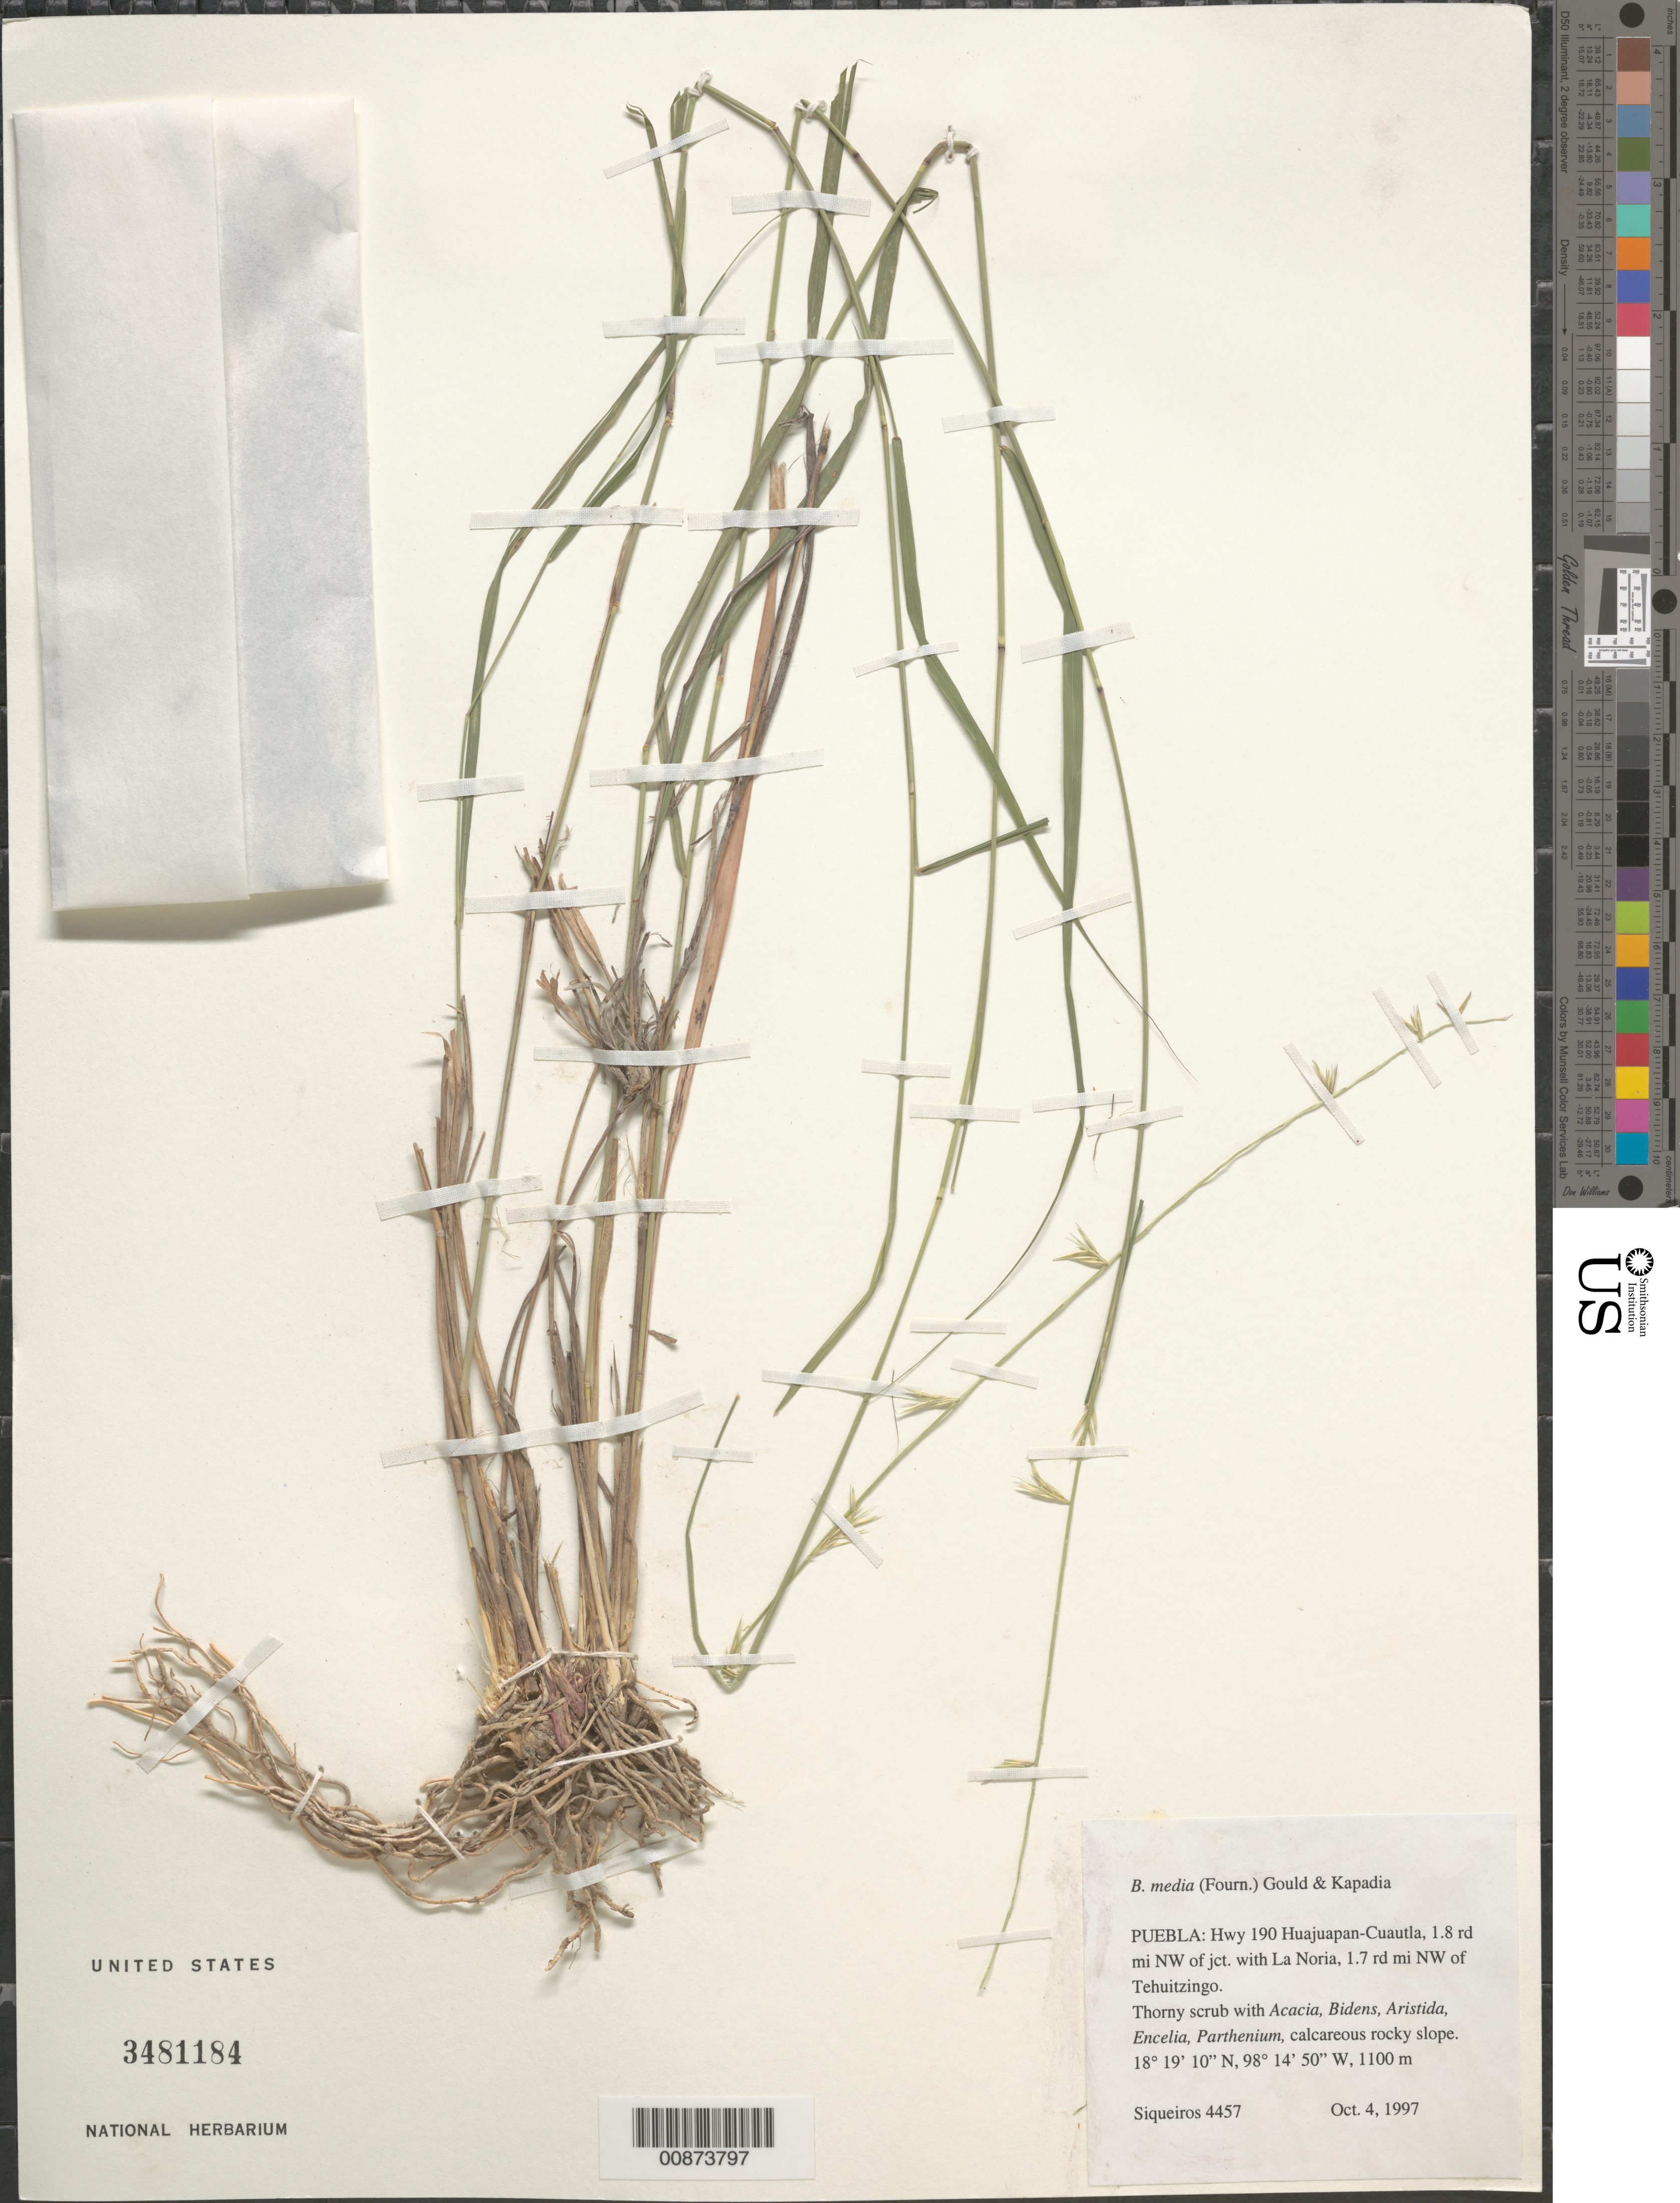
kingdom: Plantae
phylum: Tracheophyta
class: Liliopsida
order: Poales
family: Poaceae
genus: Bouteloua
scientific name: Bouteloua media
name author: (E. Fourn.) Gould & Kapadia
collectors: M. E. Siqueiros Delgado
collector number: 4457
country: Mexico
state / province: Puebla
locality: Huajuapan-Cuautla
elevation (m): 4457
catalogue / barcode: US 3481184